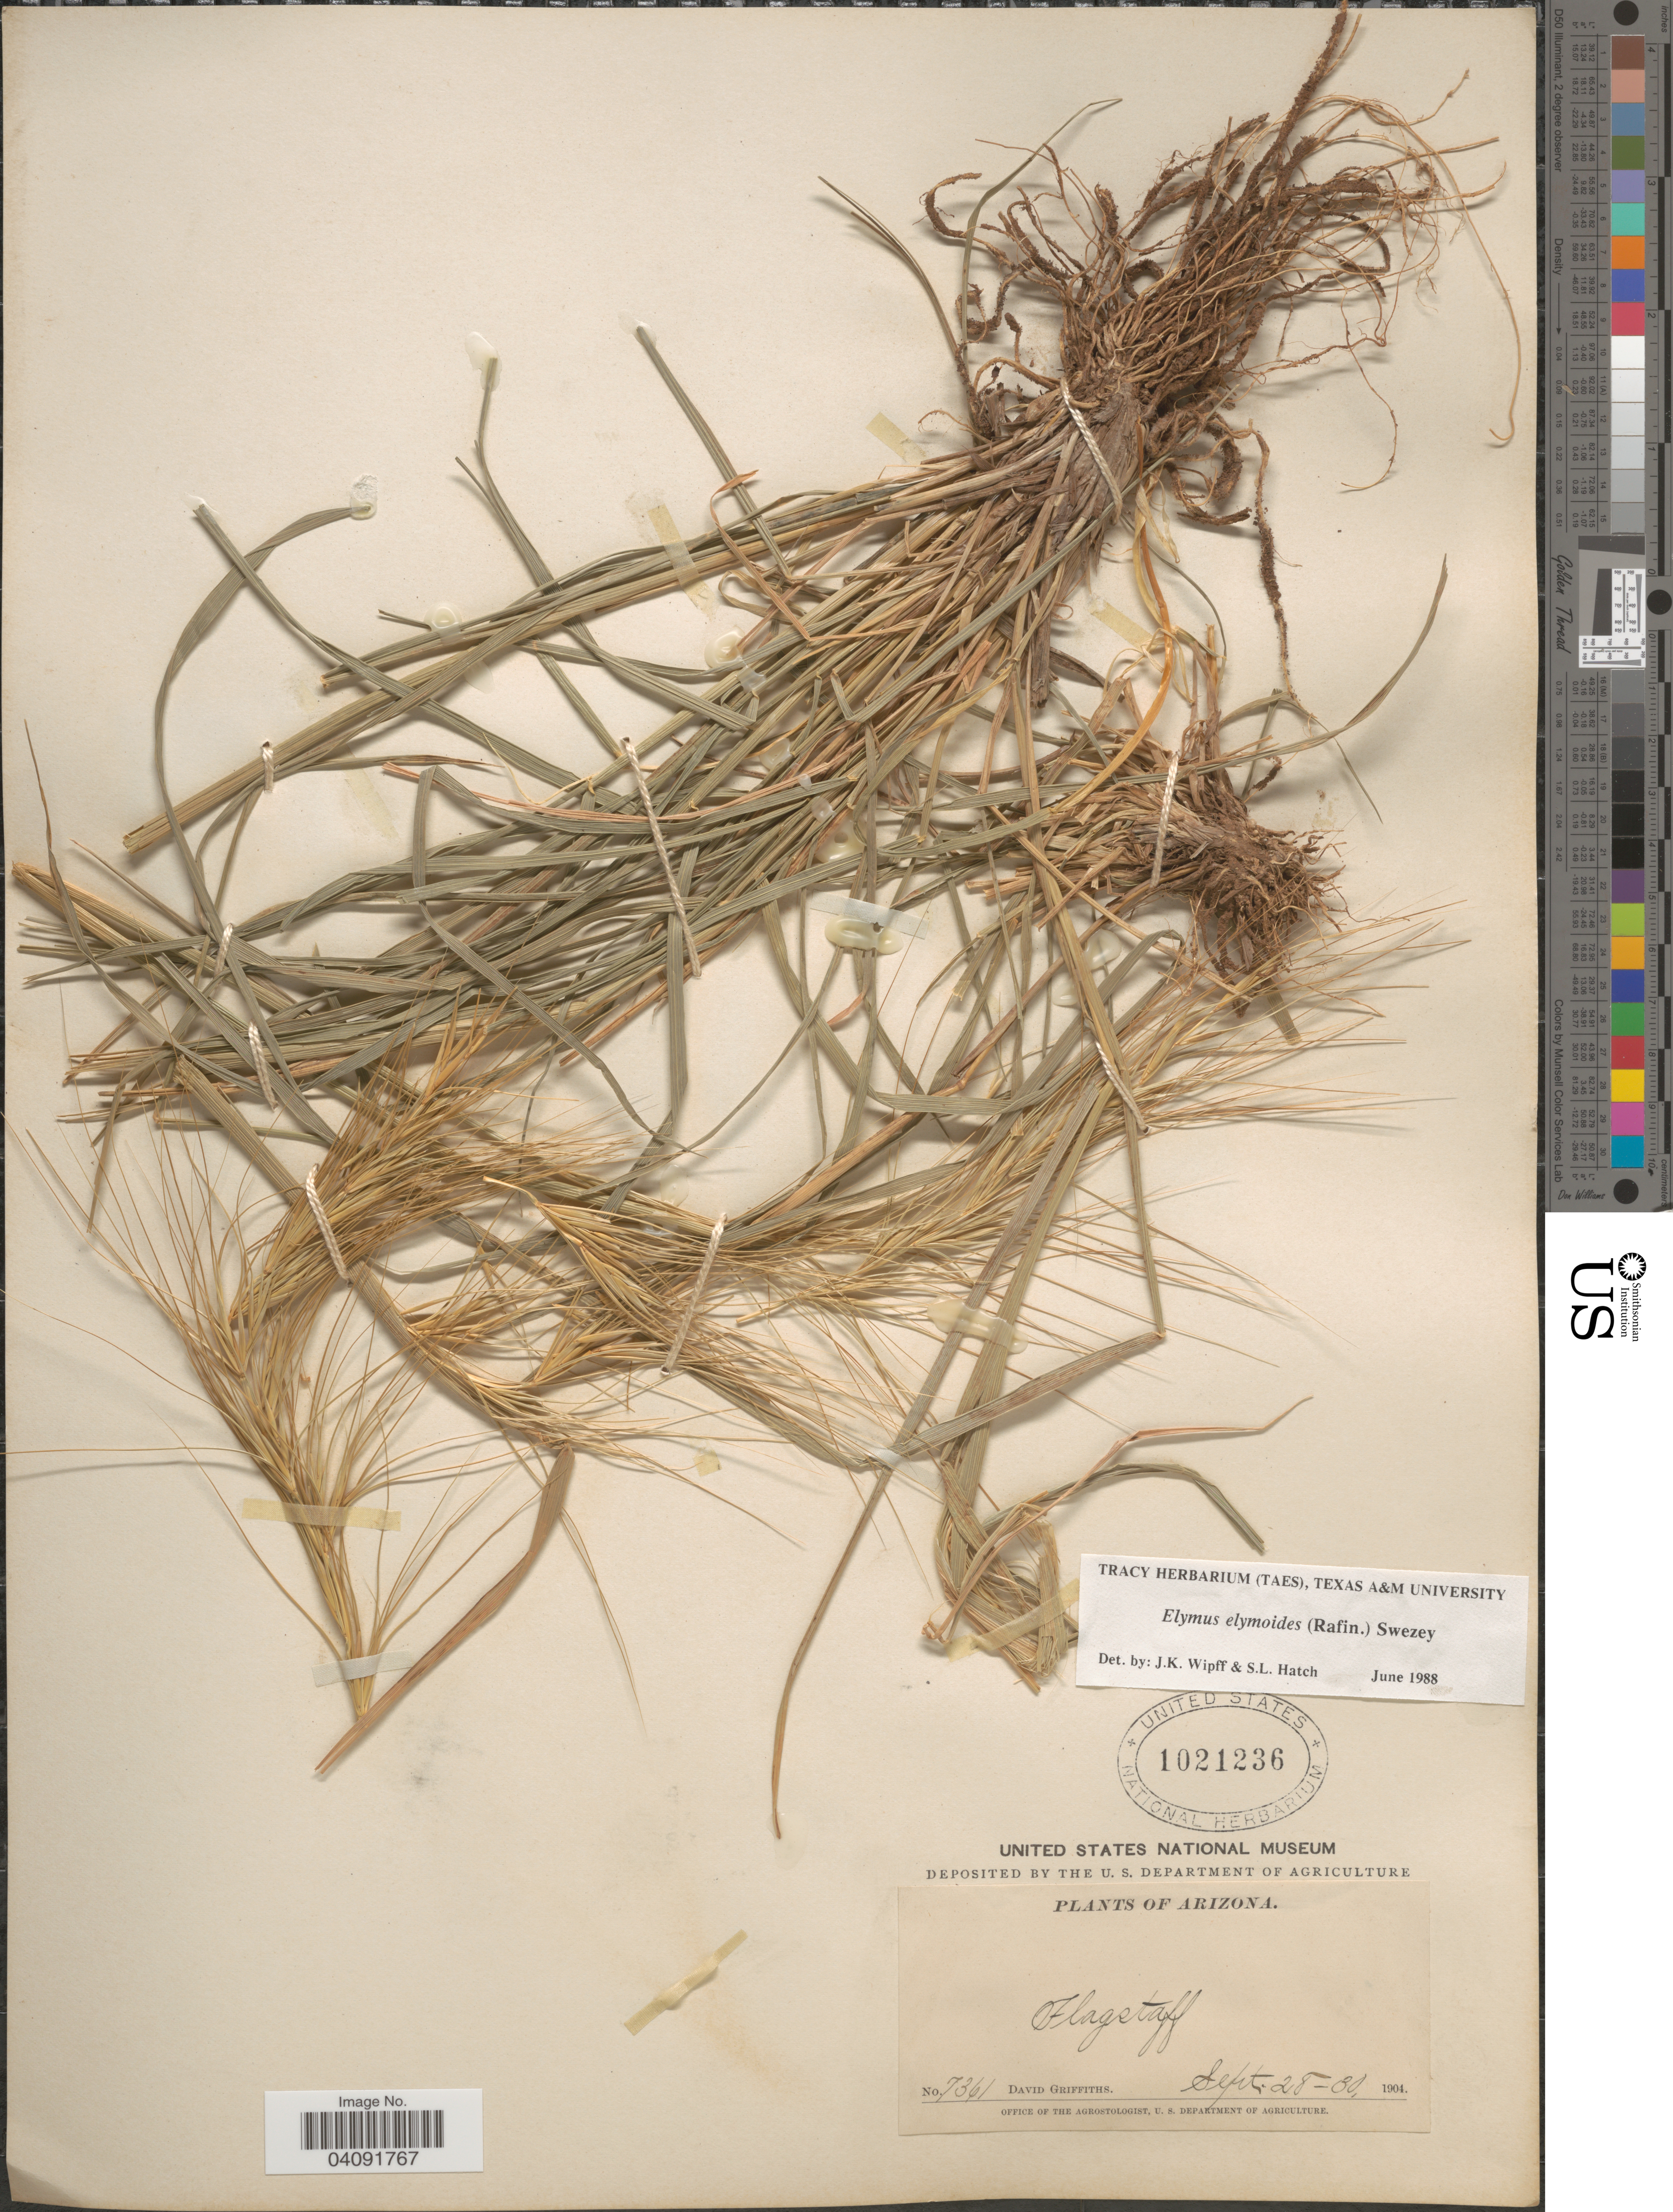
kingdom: Plantae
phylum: Tracheophyta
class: Liliopsida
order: Poales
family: Poaceae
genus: Elymus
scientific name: Elymus elymoides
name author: (Raf.) Swezey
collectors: D. Griffiths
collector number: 7361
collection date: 1904-09-28/1904-09-30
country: United States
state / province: Arizona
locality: Flagstaff.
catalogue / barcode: US 1021236